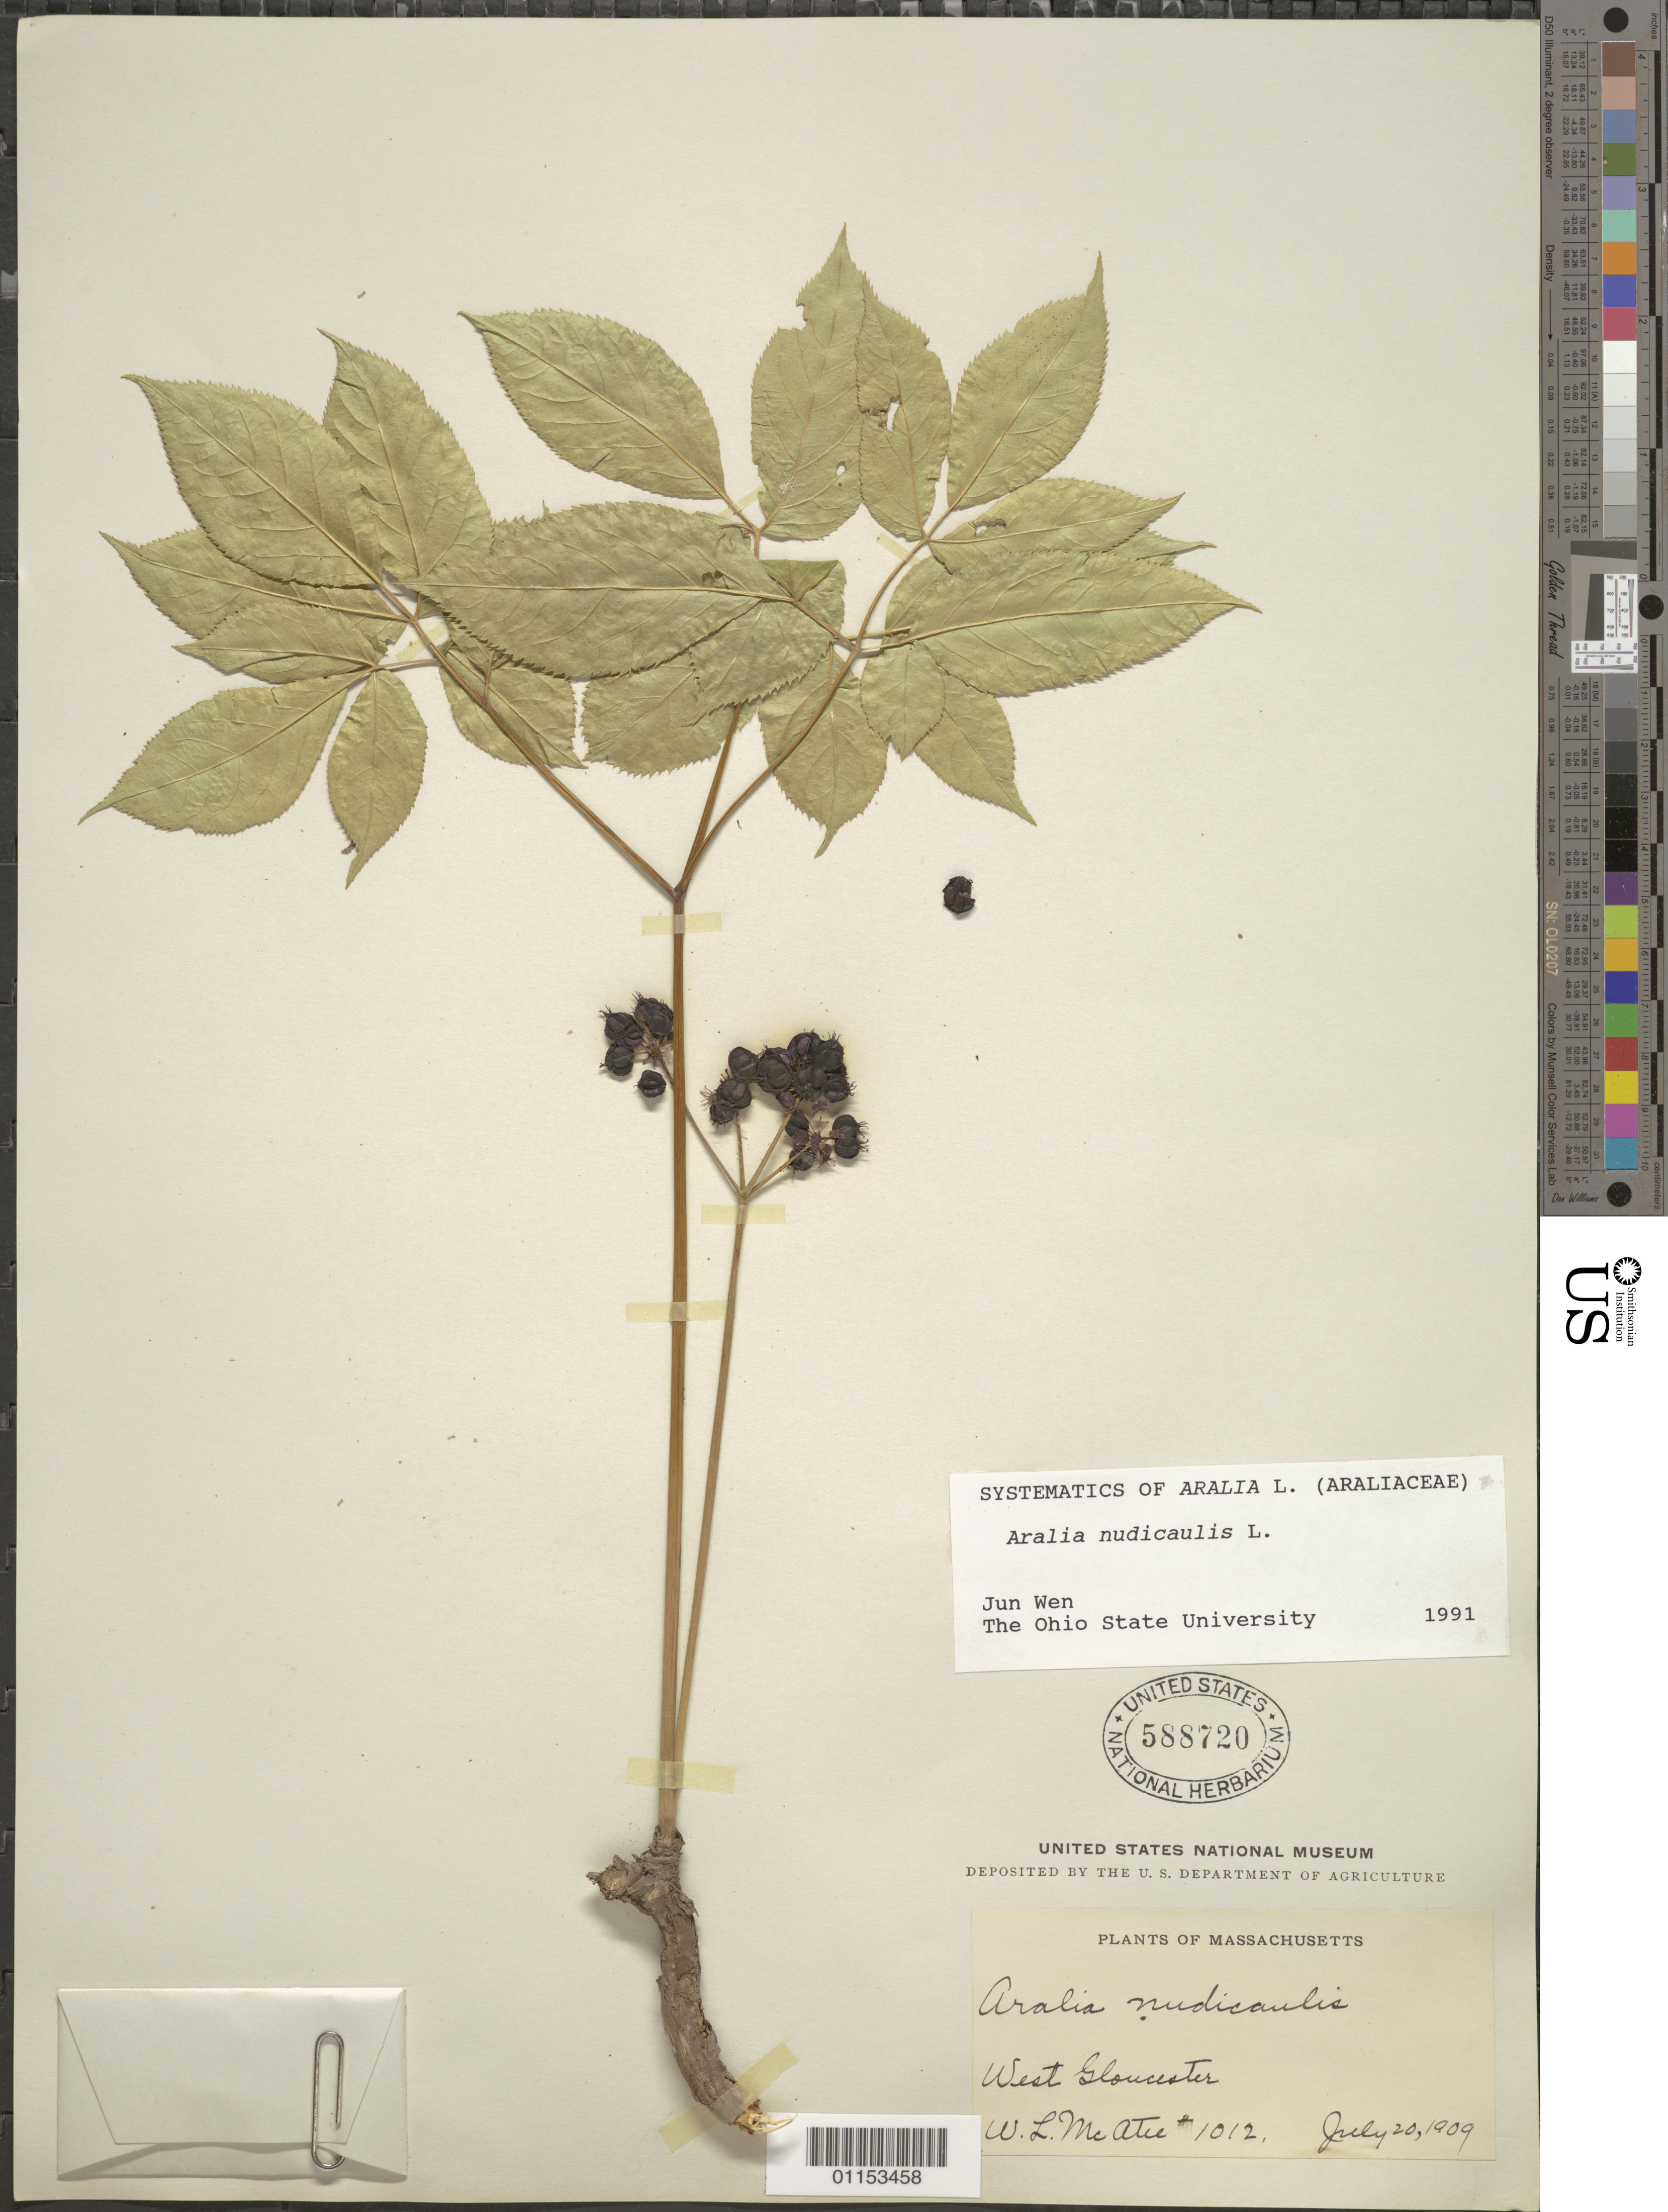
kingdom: Plantae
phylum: Tracheophyta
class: Magnoliopsida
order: Apiales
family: Araliaceae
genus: Aralia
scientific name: Aralia nudicaulis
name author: L.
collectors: W. McAtee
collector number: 1012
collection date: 1909-07-20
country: United States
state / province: Massachusetts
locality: West Gloucester.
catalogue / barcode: US 588720